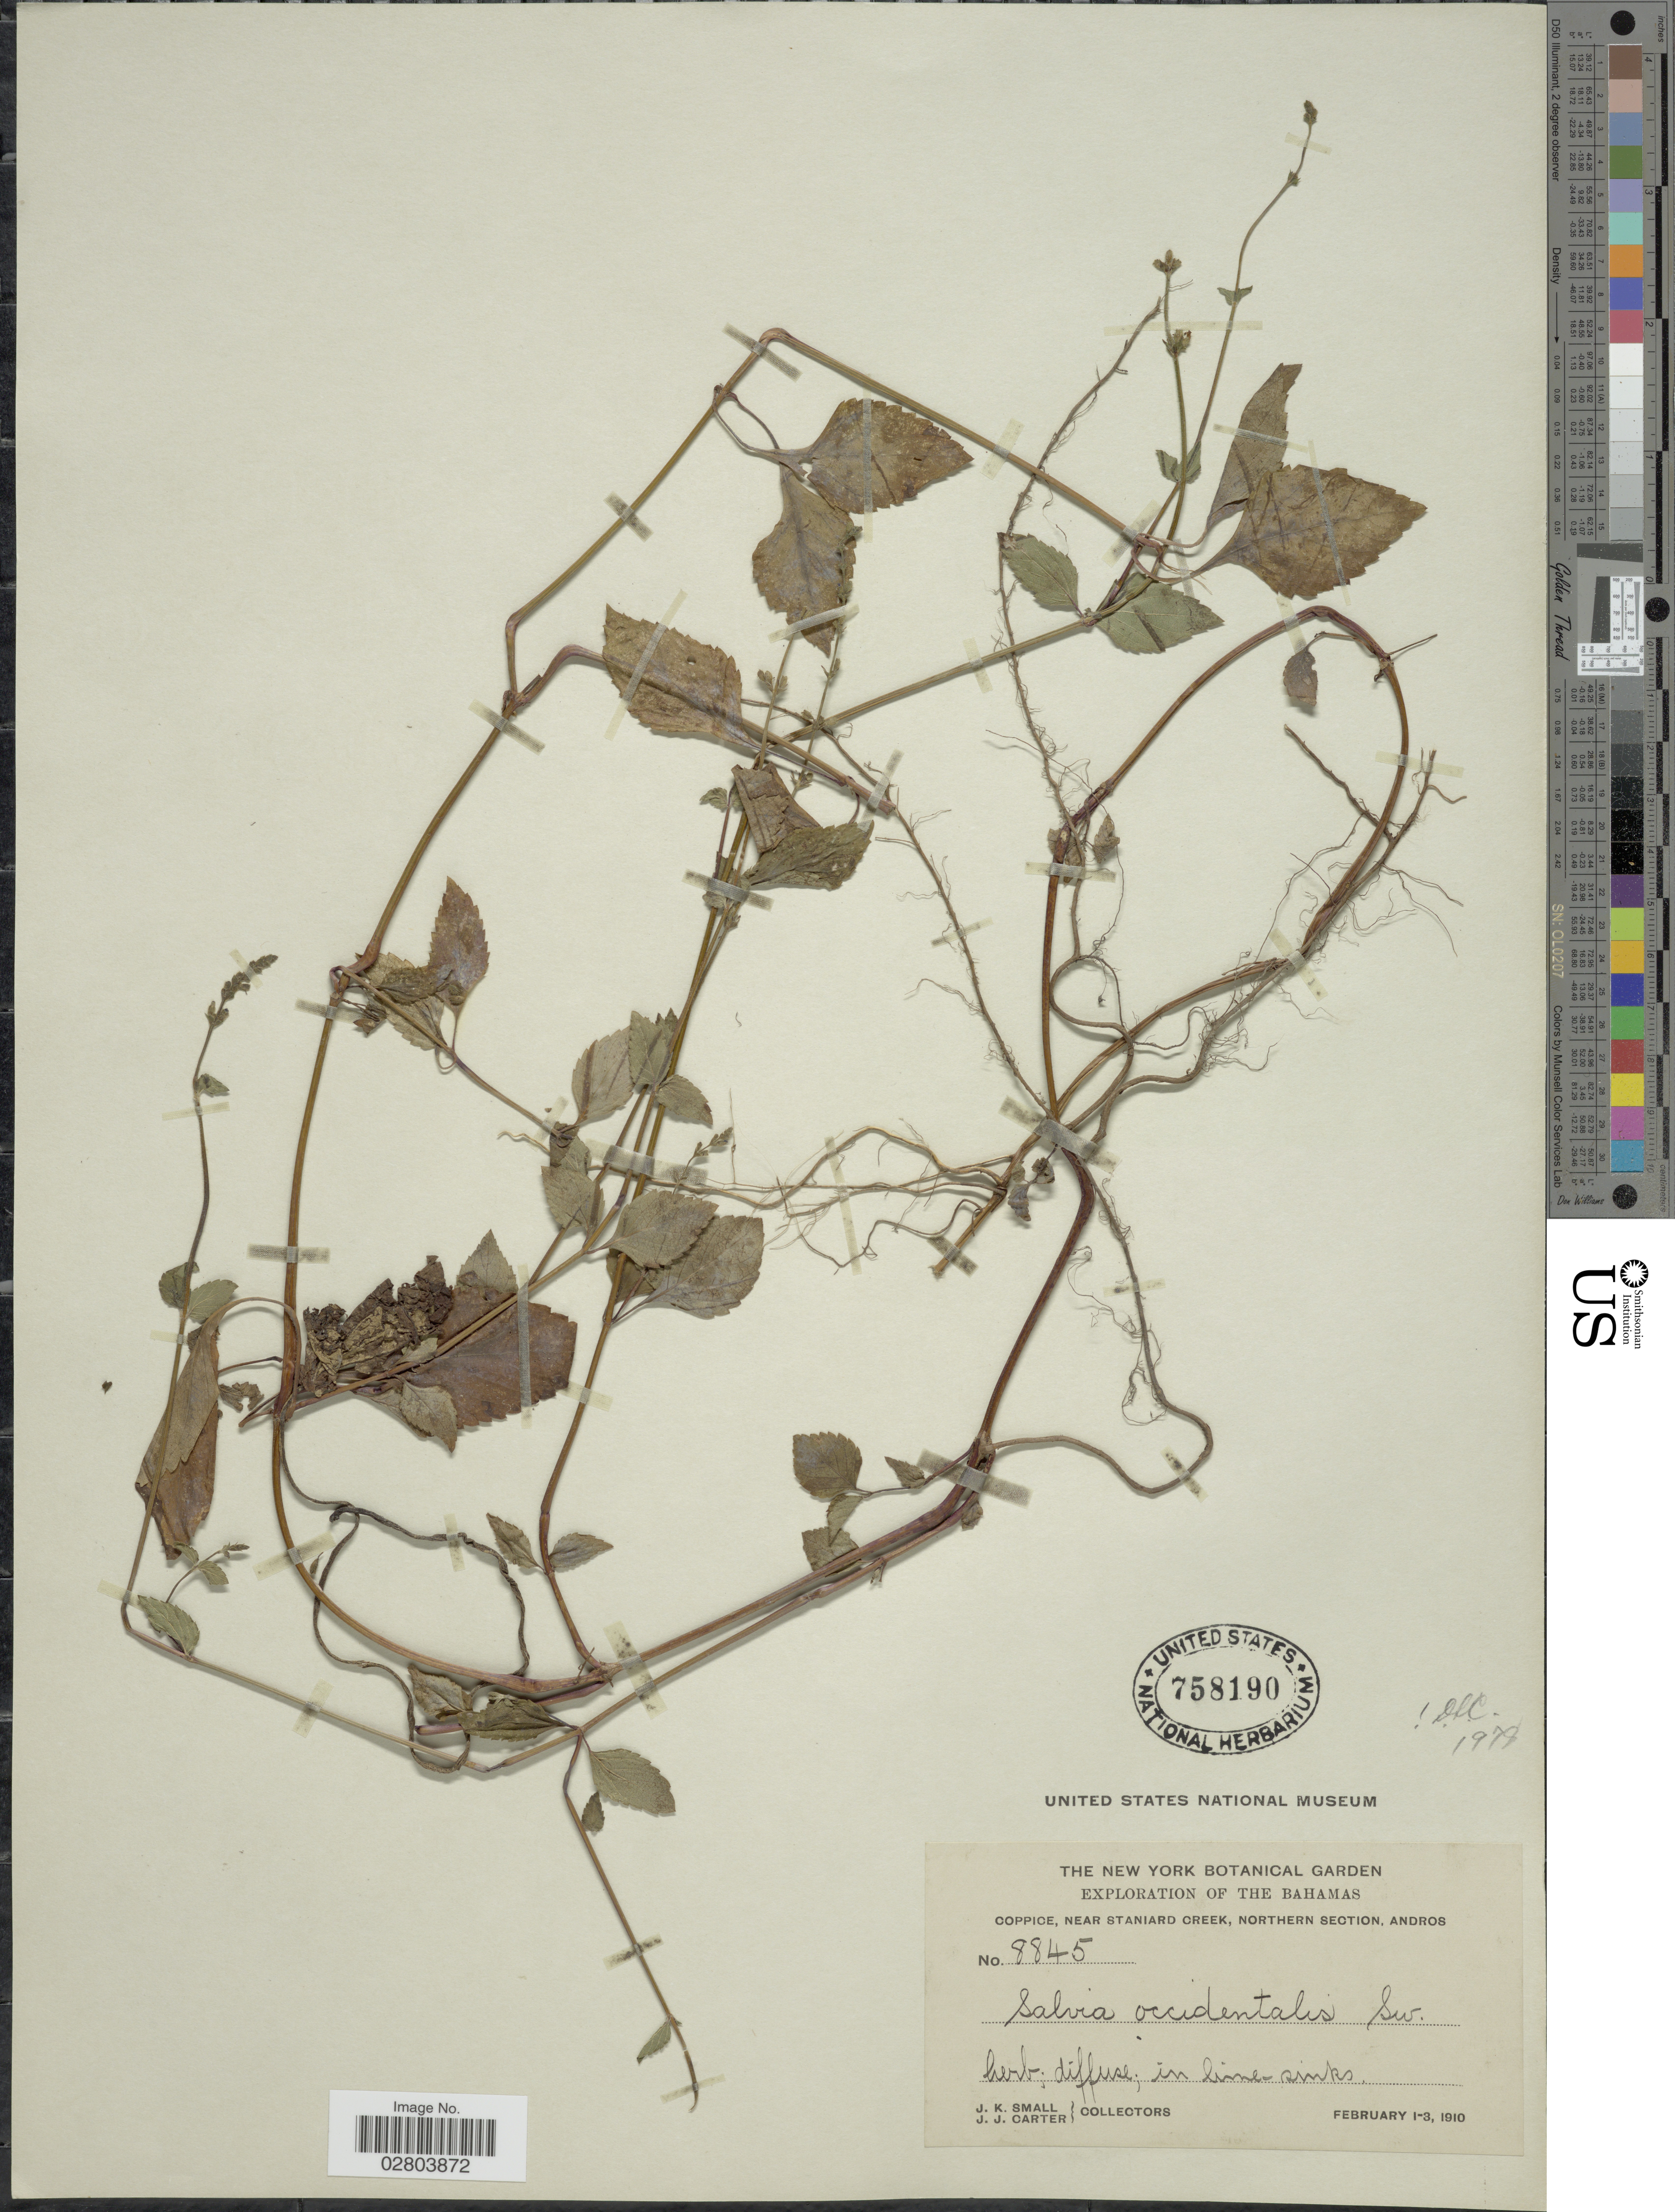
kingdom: Plantae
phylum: Tracheophyta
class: Magnoliopsida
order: Lamiales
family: Lamiaceae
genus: Salvia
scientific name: Salvia occidentalis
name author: Sw.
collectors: J. K. Small & J. Carter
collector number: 8845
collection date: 1910-02-01/1910-02-03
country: Bahamas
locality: Coppice, near Staniard Creek, Northern Section, Andros.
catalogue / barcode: US 758190